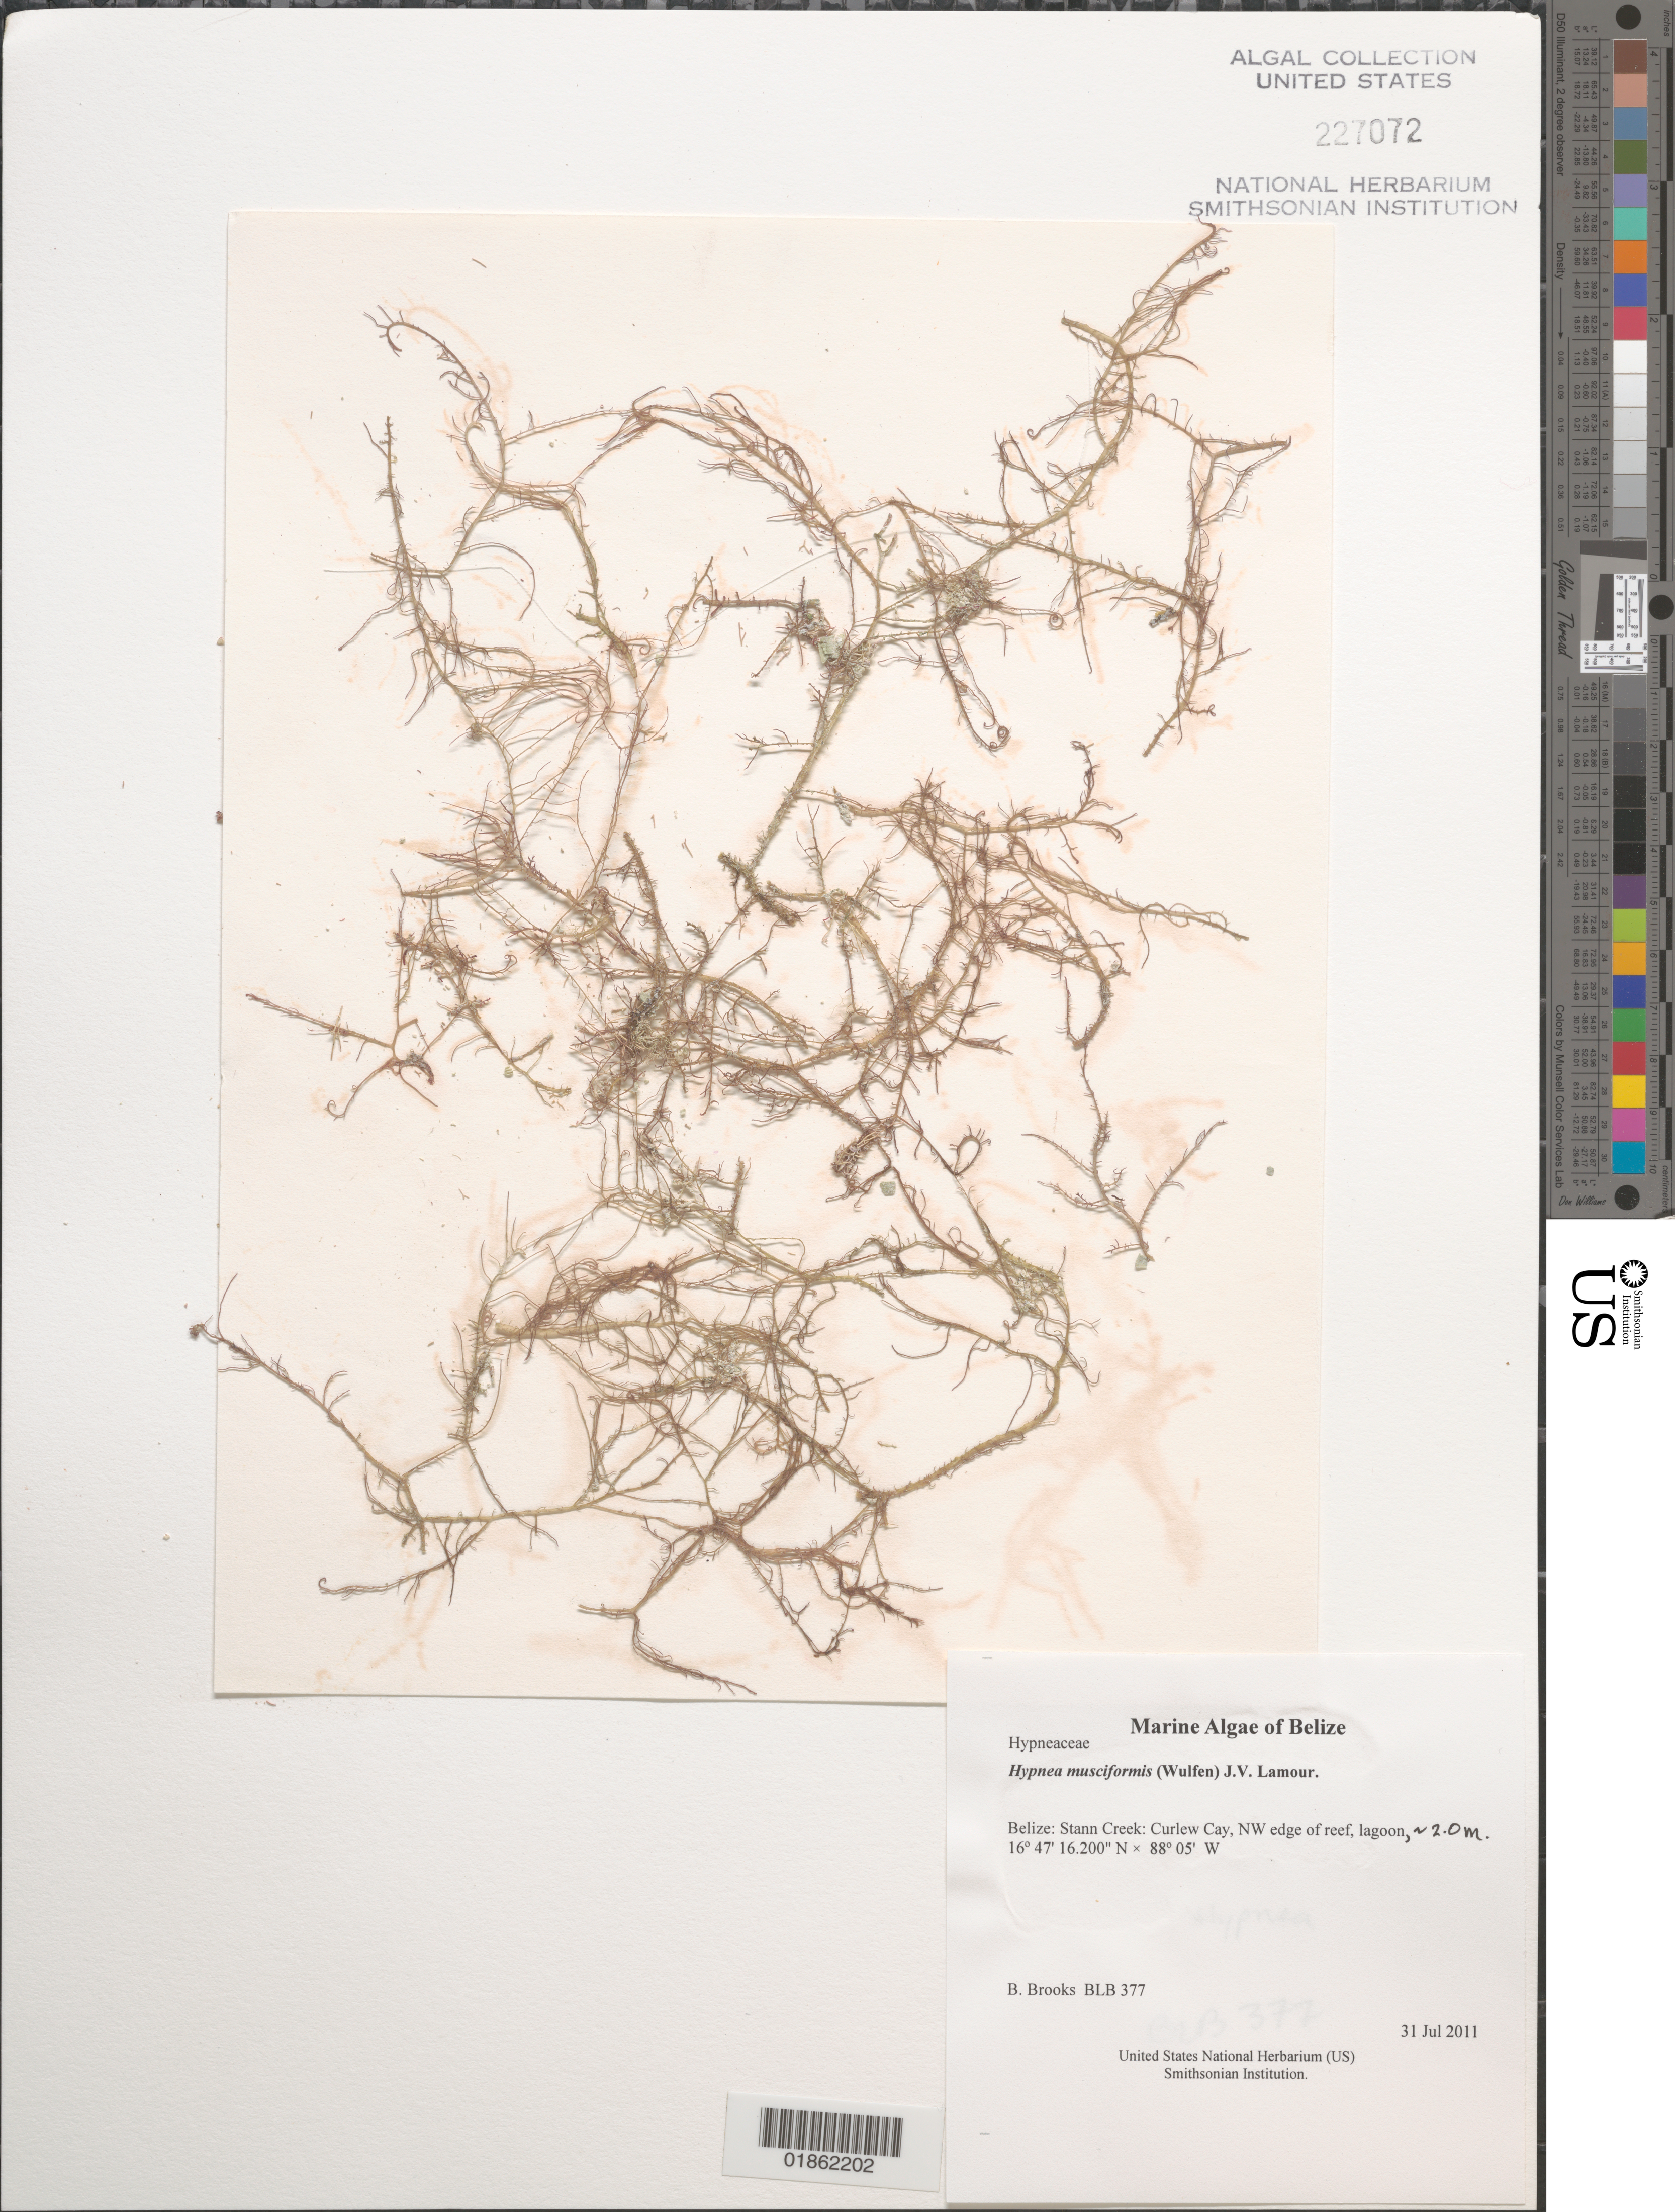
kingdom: Plantae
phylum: Rhodophyta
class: Florideophyceae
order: Gigartinales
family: Cystocloniaceae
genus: Hypnea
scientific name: Hypnea musciformis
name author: (Wulfen) J.V.Lamouroux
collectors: B. Brooks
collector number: BLB 377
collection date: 2011-07-31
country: Belize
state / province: Stann Creek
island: Curlew Cay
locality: Curlew Cay, NW edge of reef, lagoon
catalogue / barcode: US 227072